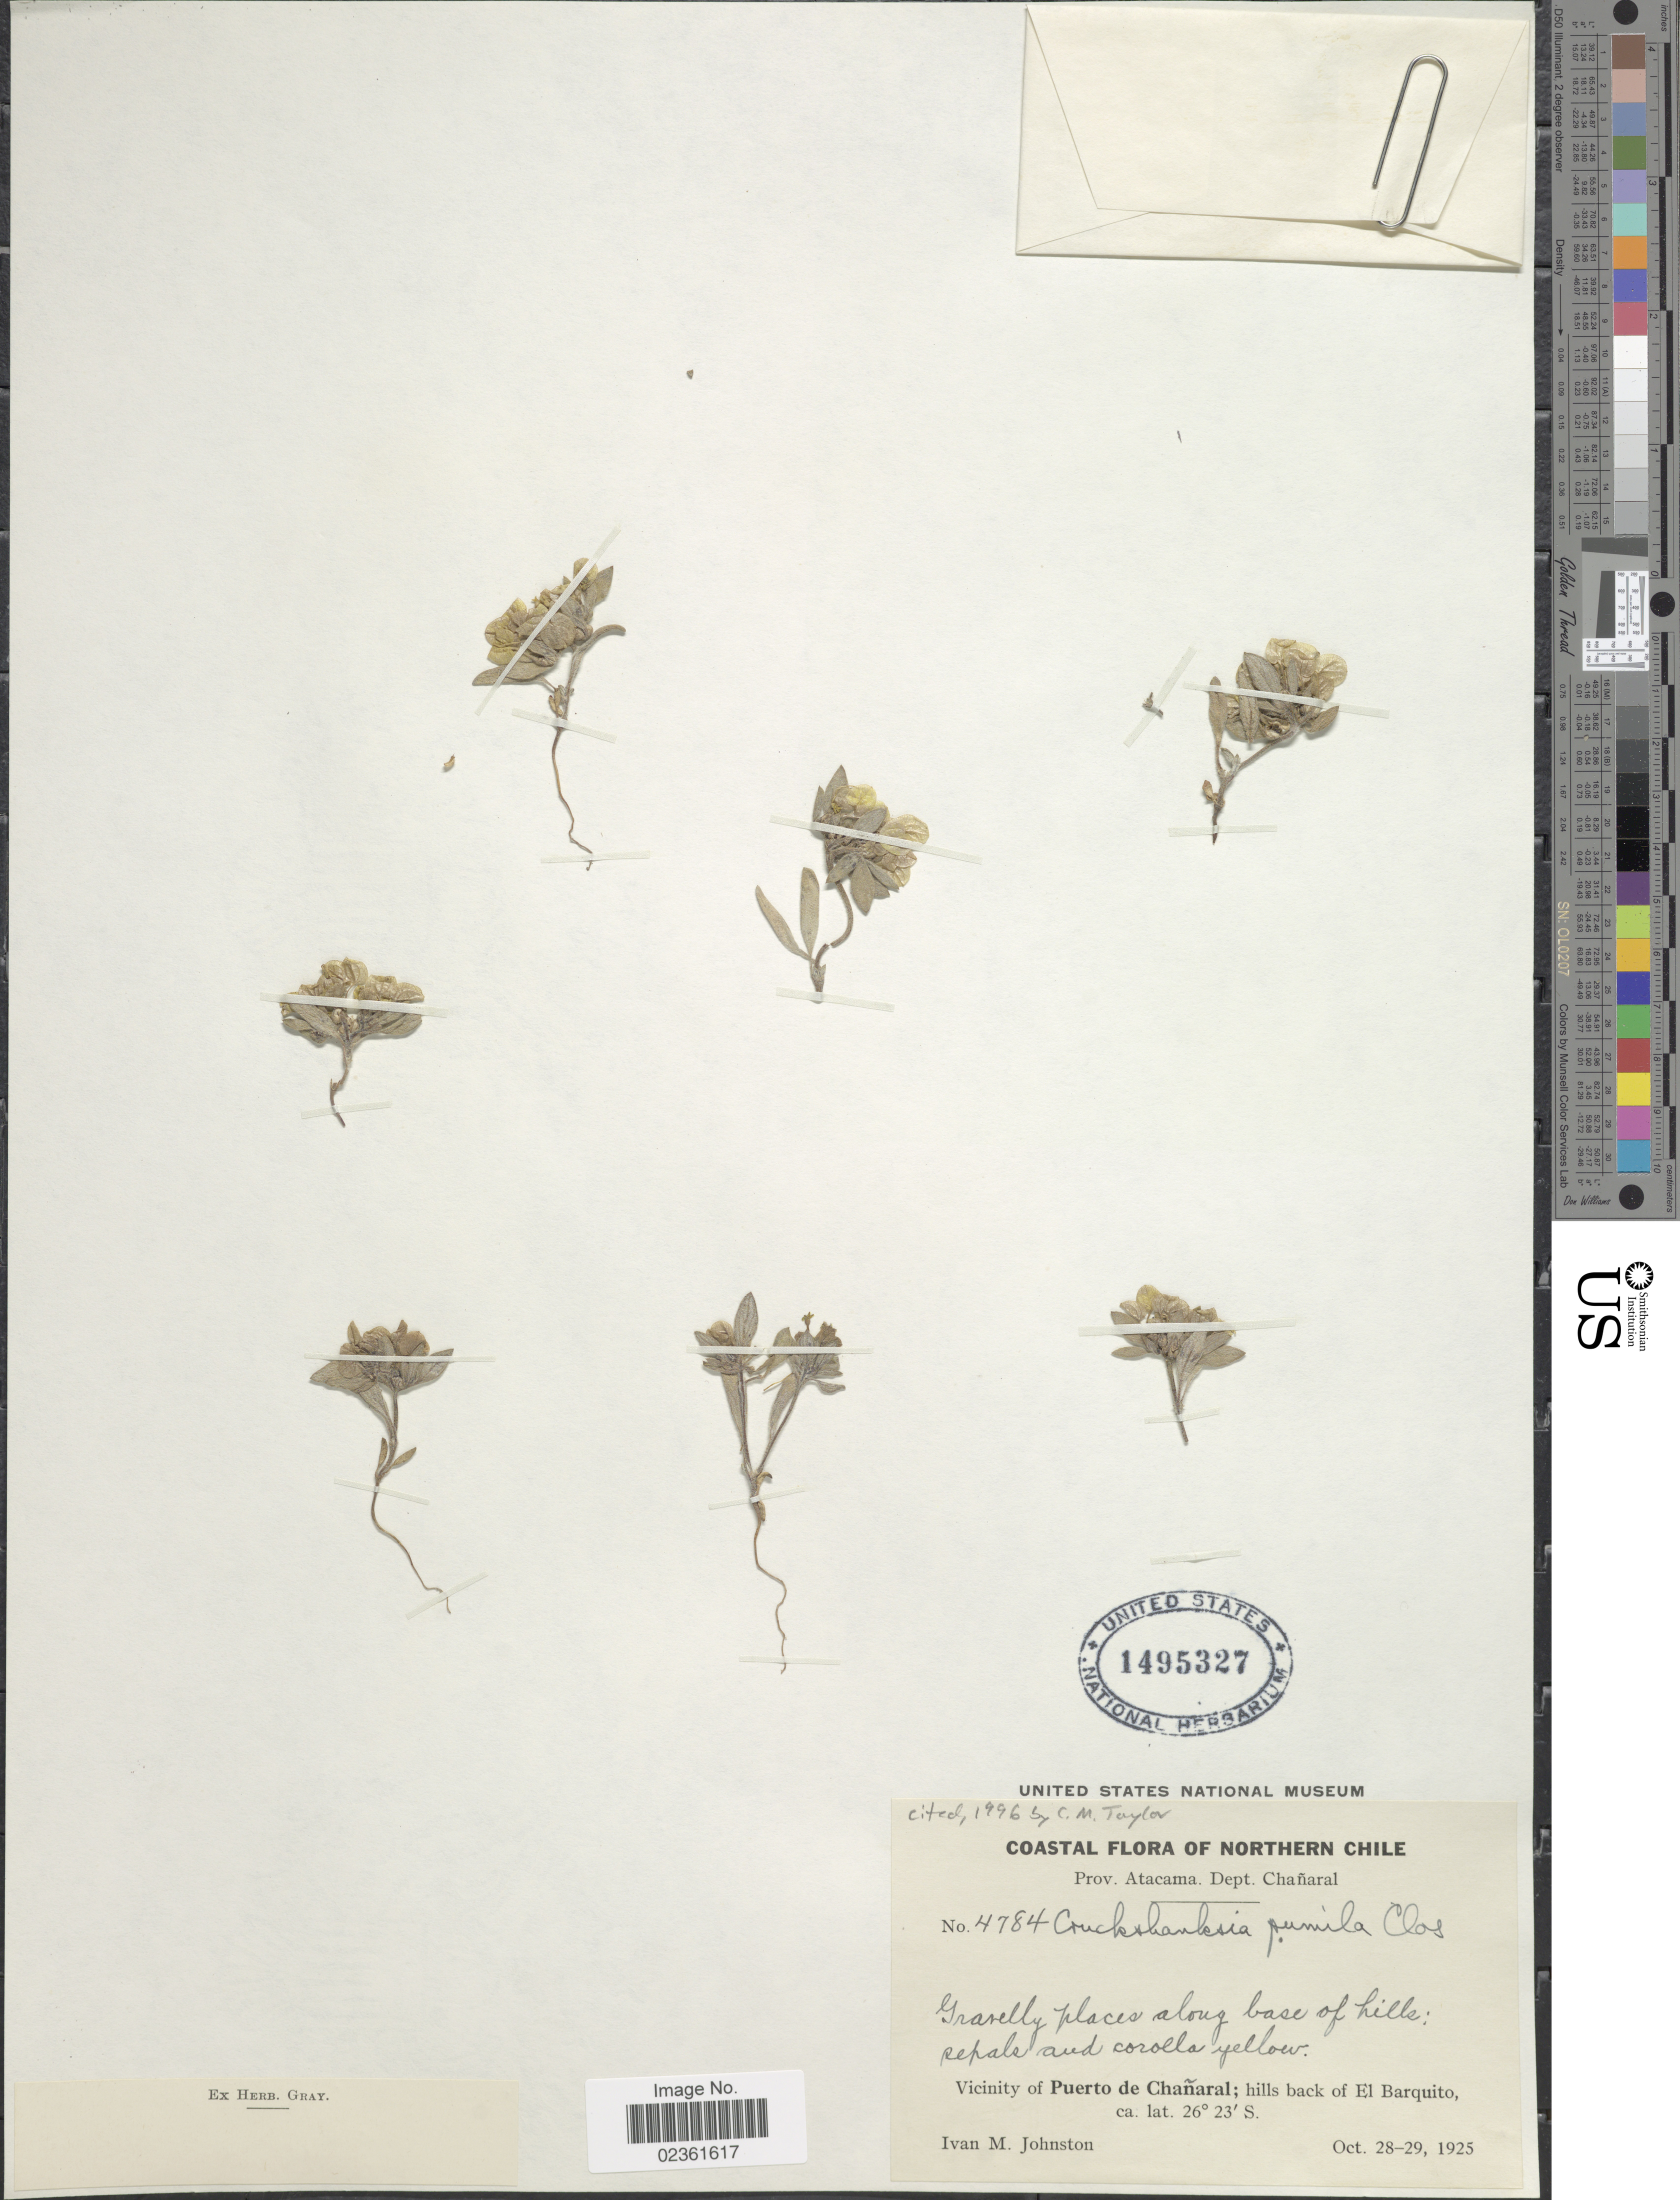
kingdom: Plantae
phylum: Tracheophyta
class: Magnoliopsida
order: Gentianales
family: Rubiaceae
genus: Cruckshanksia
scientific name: Cruckshanksia pumila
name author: Clos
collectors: I.M. Johnston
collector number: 4784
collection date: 1925-10-28/1925-10-29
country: Chile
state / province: Atacama (III)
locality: Coastal flora, Northern Chile, Dept. Chanaral, along base of hills, Vicinity of Puerto de Chanaral; hills back of El Barquito.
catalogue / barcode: US 1495327